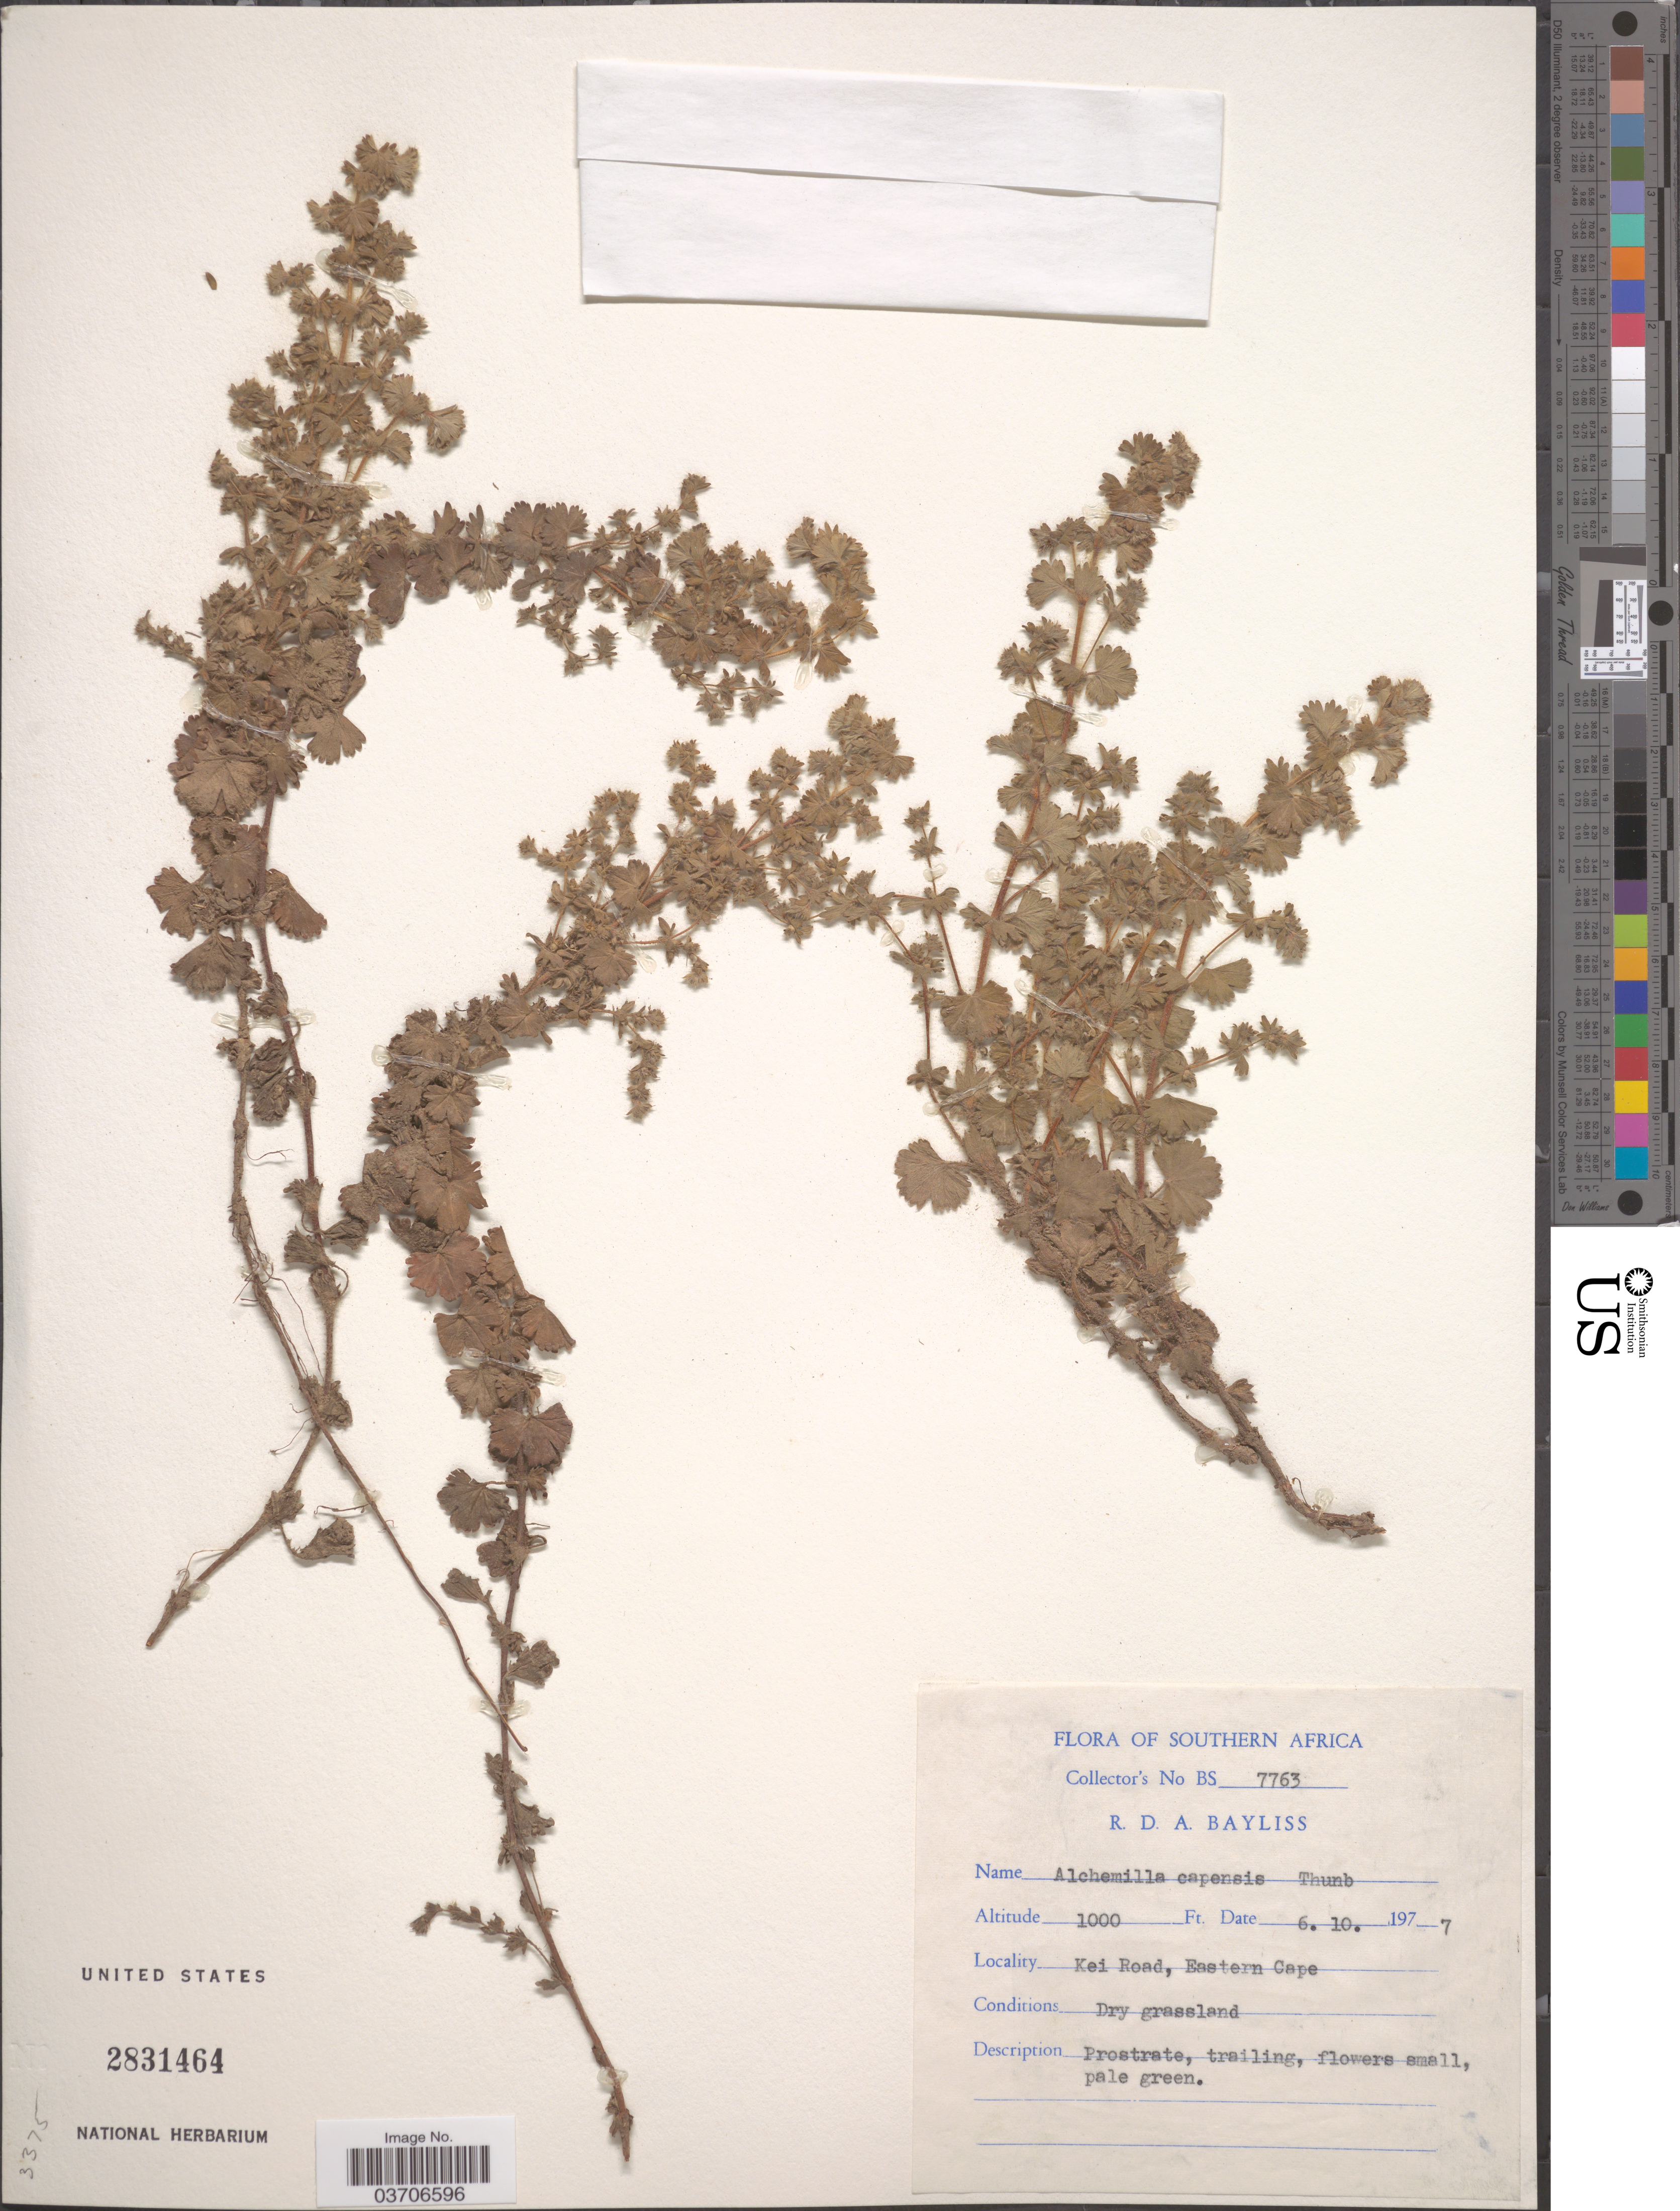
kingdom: Plantae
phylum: Tracheophyta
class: Magnoliopsida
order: Rosales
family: Rosaceae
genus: Alchemilla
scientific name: Alchemilla capensis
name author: Thunb.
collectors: R. Bayliss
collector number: BS 7763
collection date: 1977-10-06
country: South Africa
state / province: Eastern Cape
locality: Southern Africa. Kei Road.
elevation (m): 305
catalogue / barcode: US 2831464